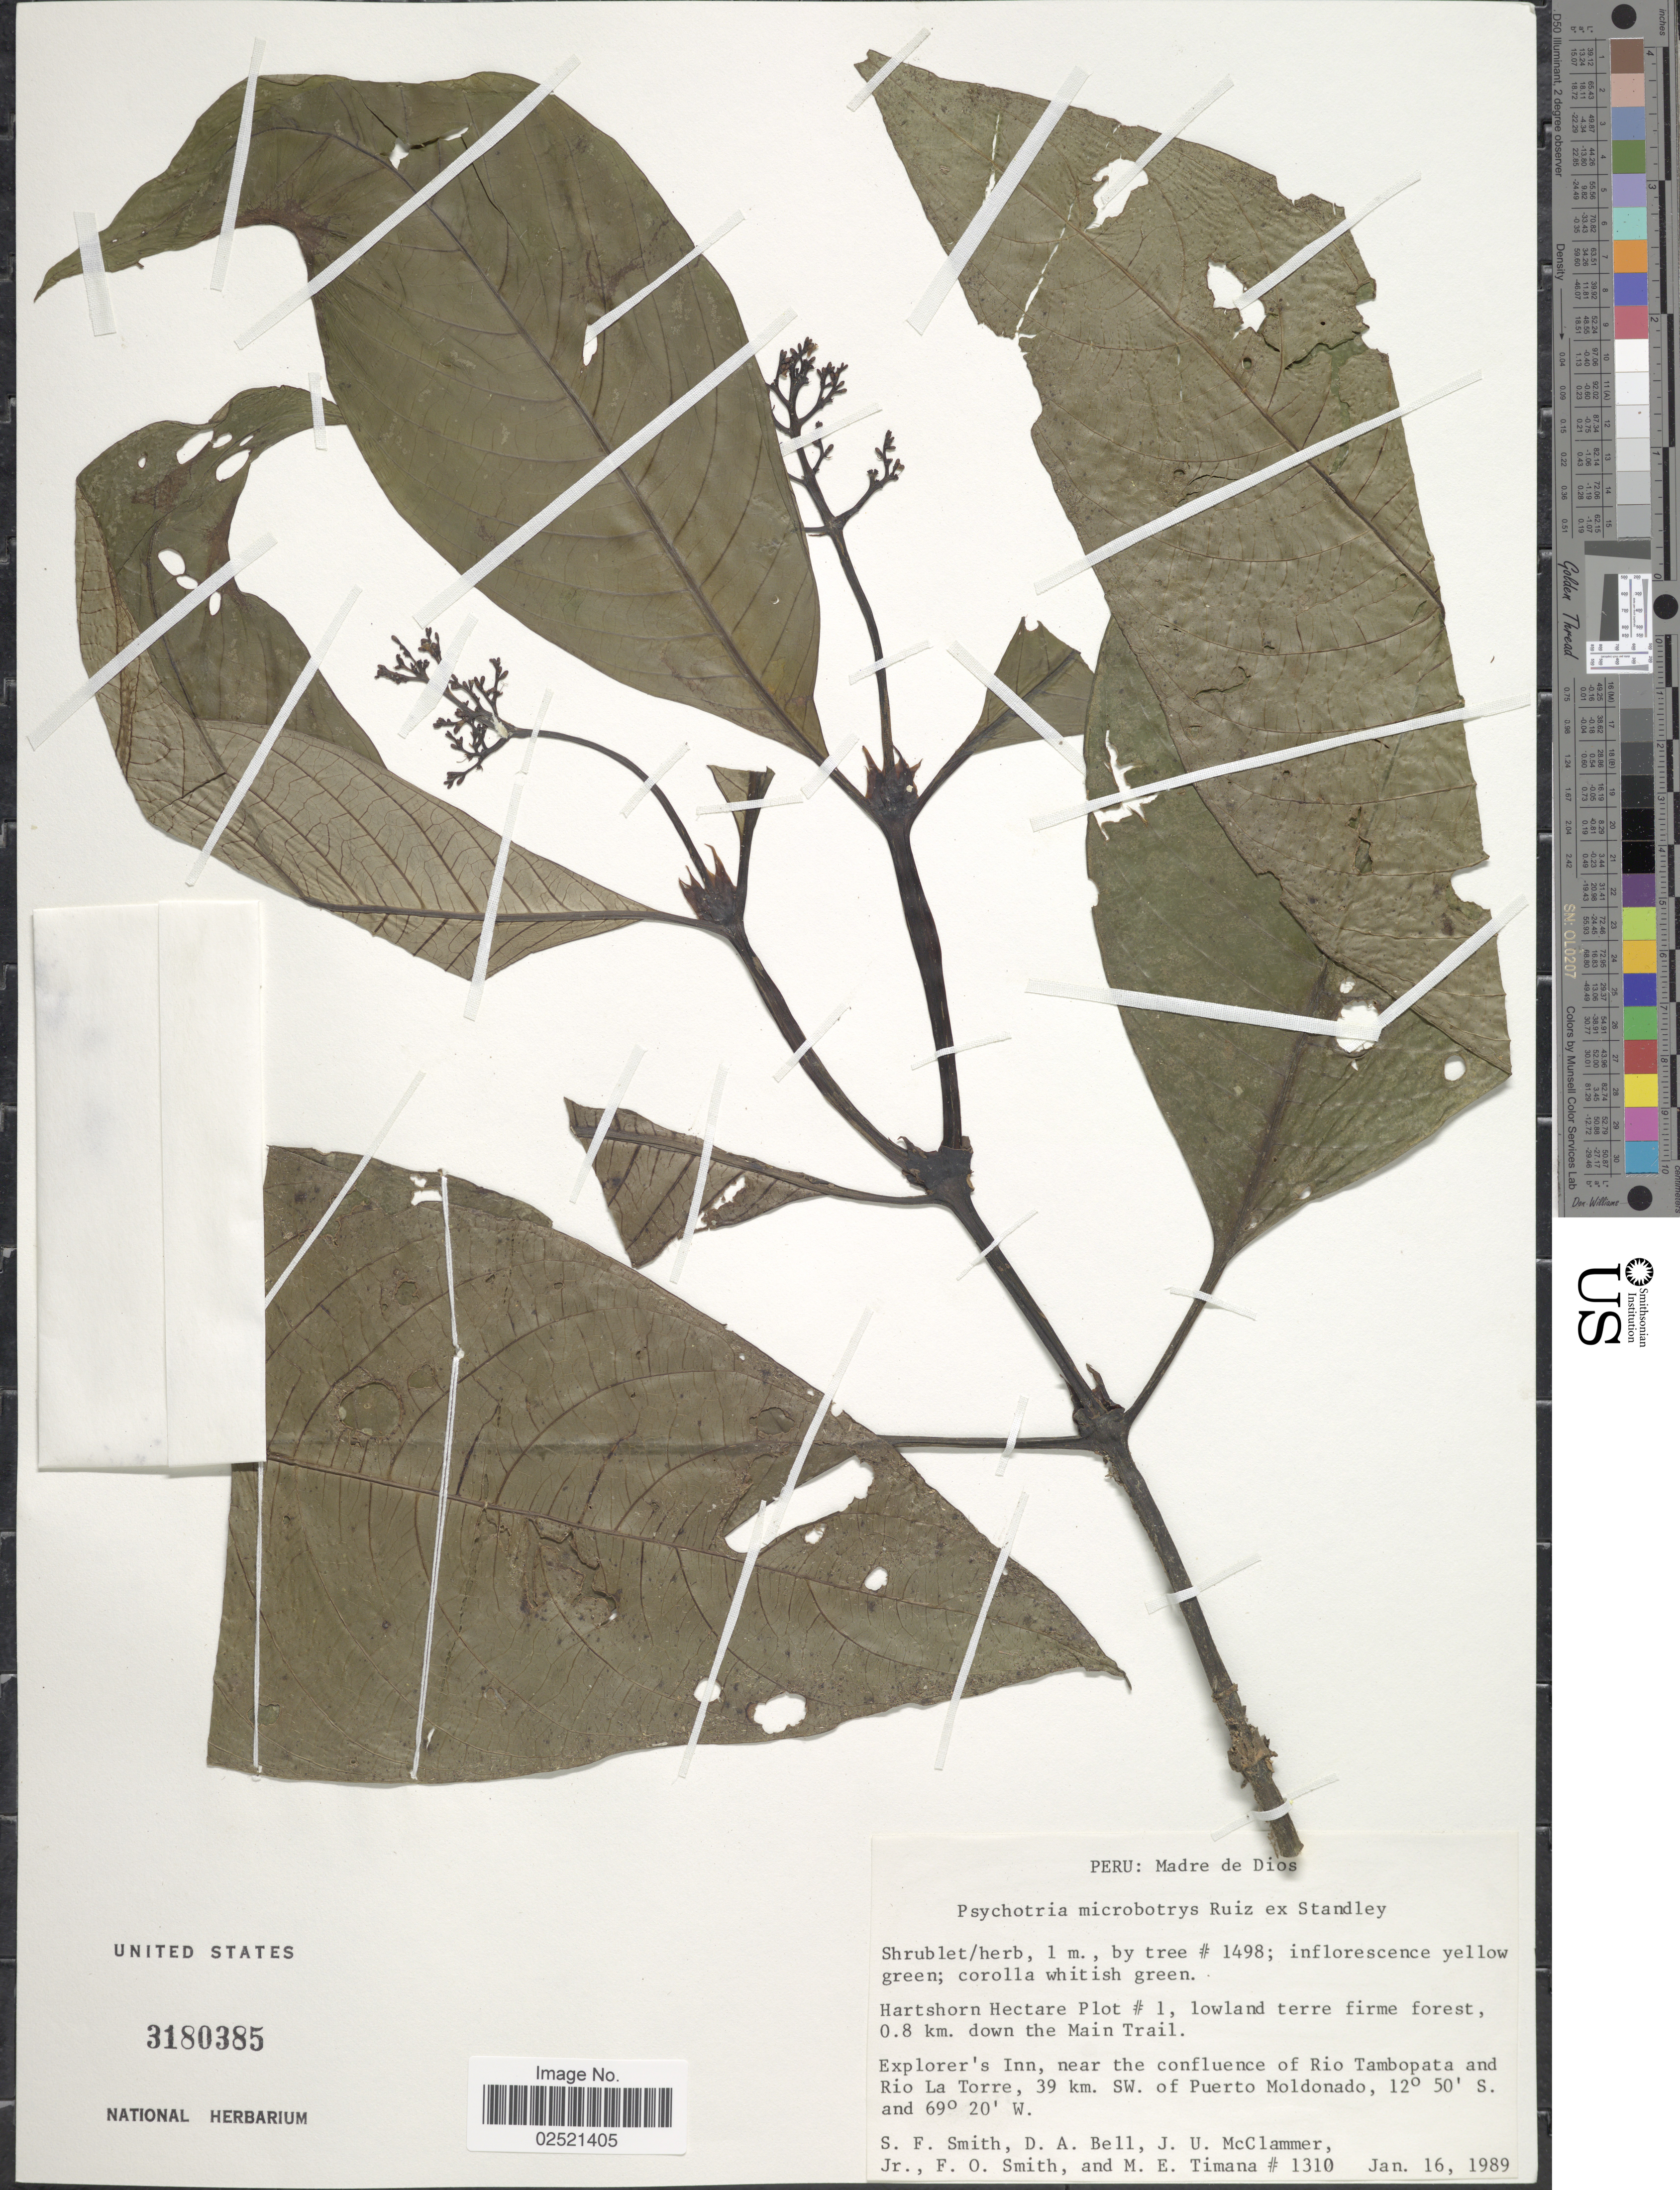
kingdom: Plantae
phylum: Tracheophyta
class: Magnoliopsida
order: Gentianales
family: Rubiaceae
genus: Psychotria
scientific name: Psychotria microbotrys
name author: Ruiz ex Standl.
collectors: S.F. Smith, D. A. Bell, J. McClammer Jr. & F. Smith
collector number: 1310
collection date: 1989-01-16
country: Peru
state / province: Madre de Dios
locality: Hartshorn Hectare Plot # 1. 0.8 km. down the Main Trail, Explorer's Inn, near the confluence of Rio Tambopata and Rio La Torre, 39 km. SW. of Puerto Moldonado.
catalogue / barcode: US 3180385